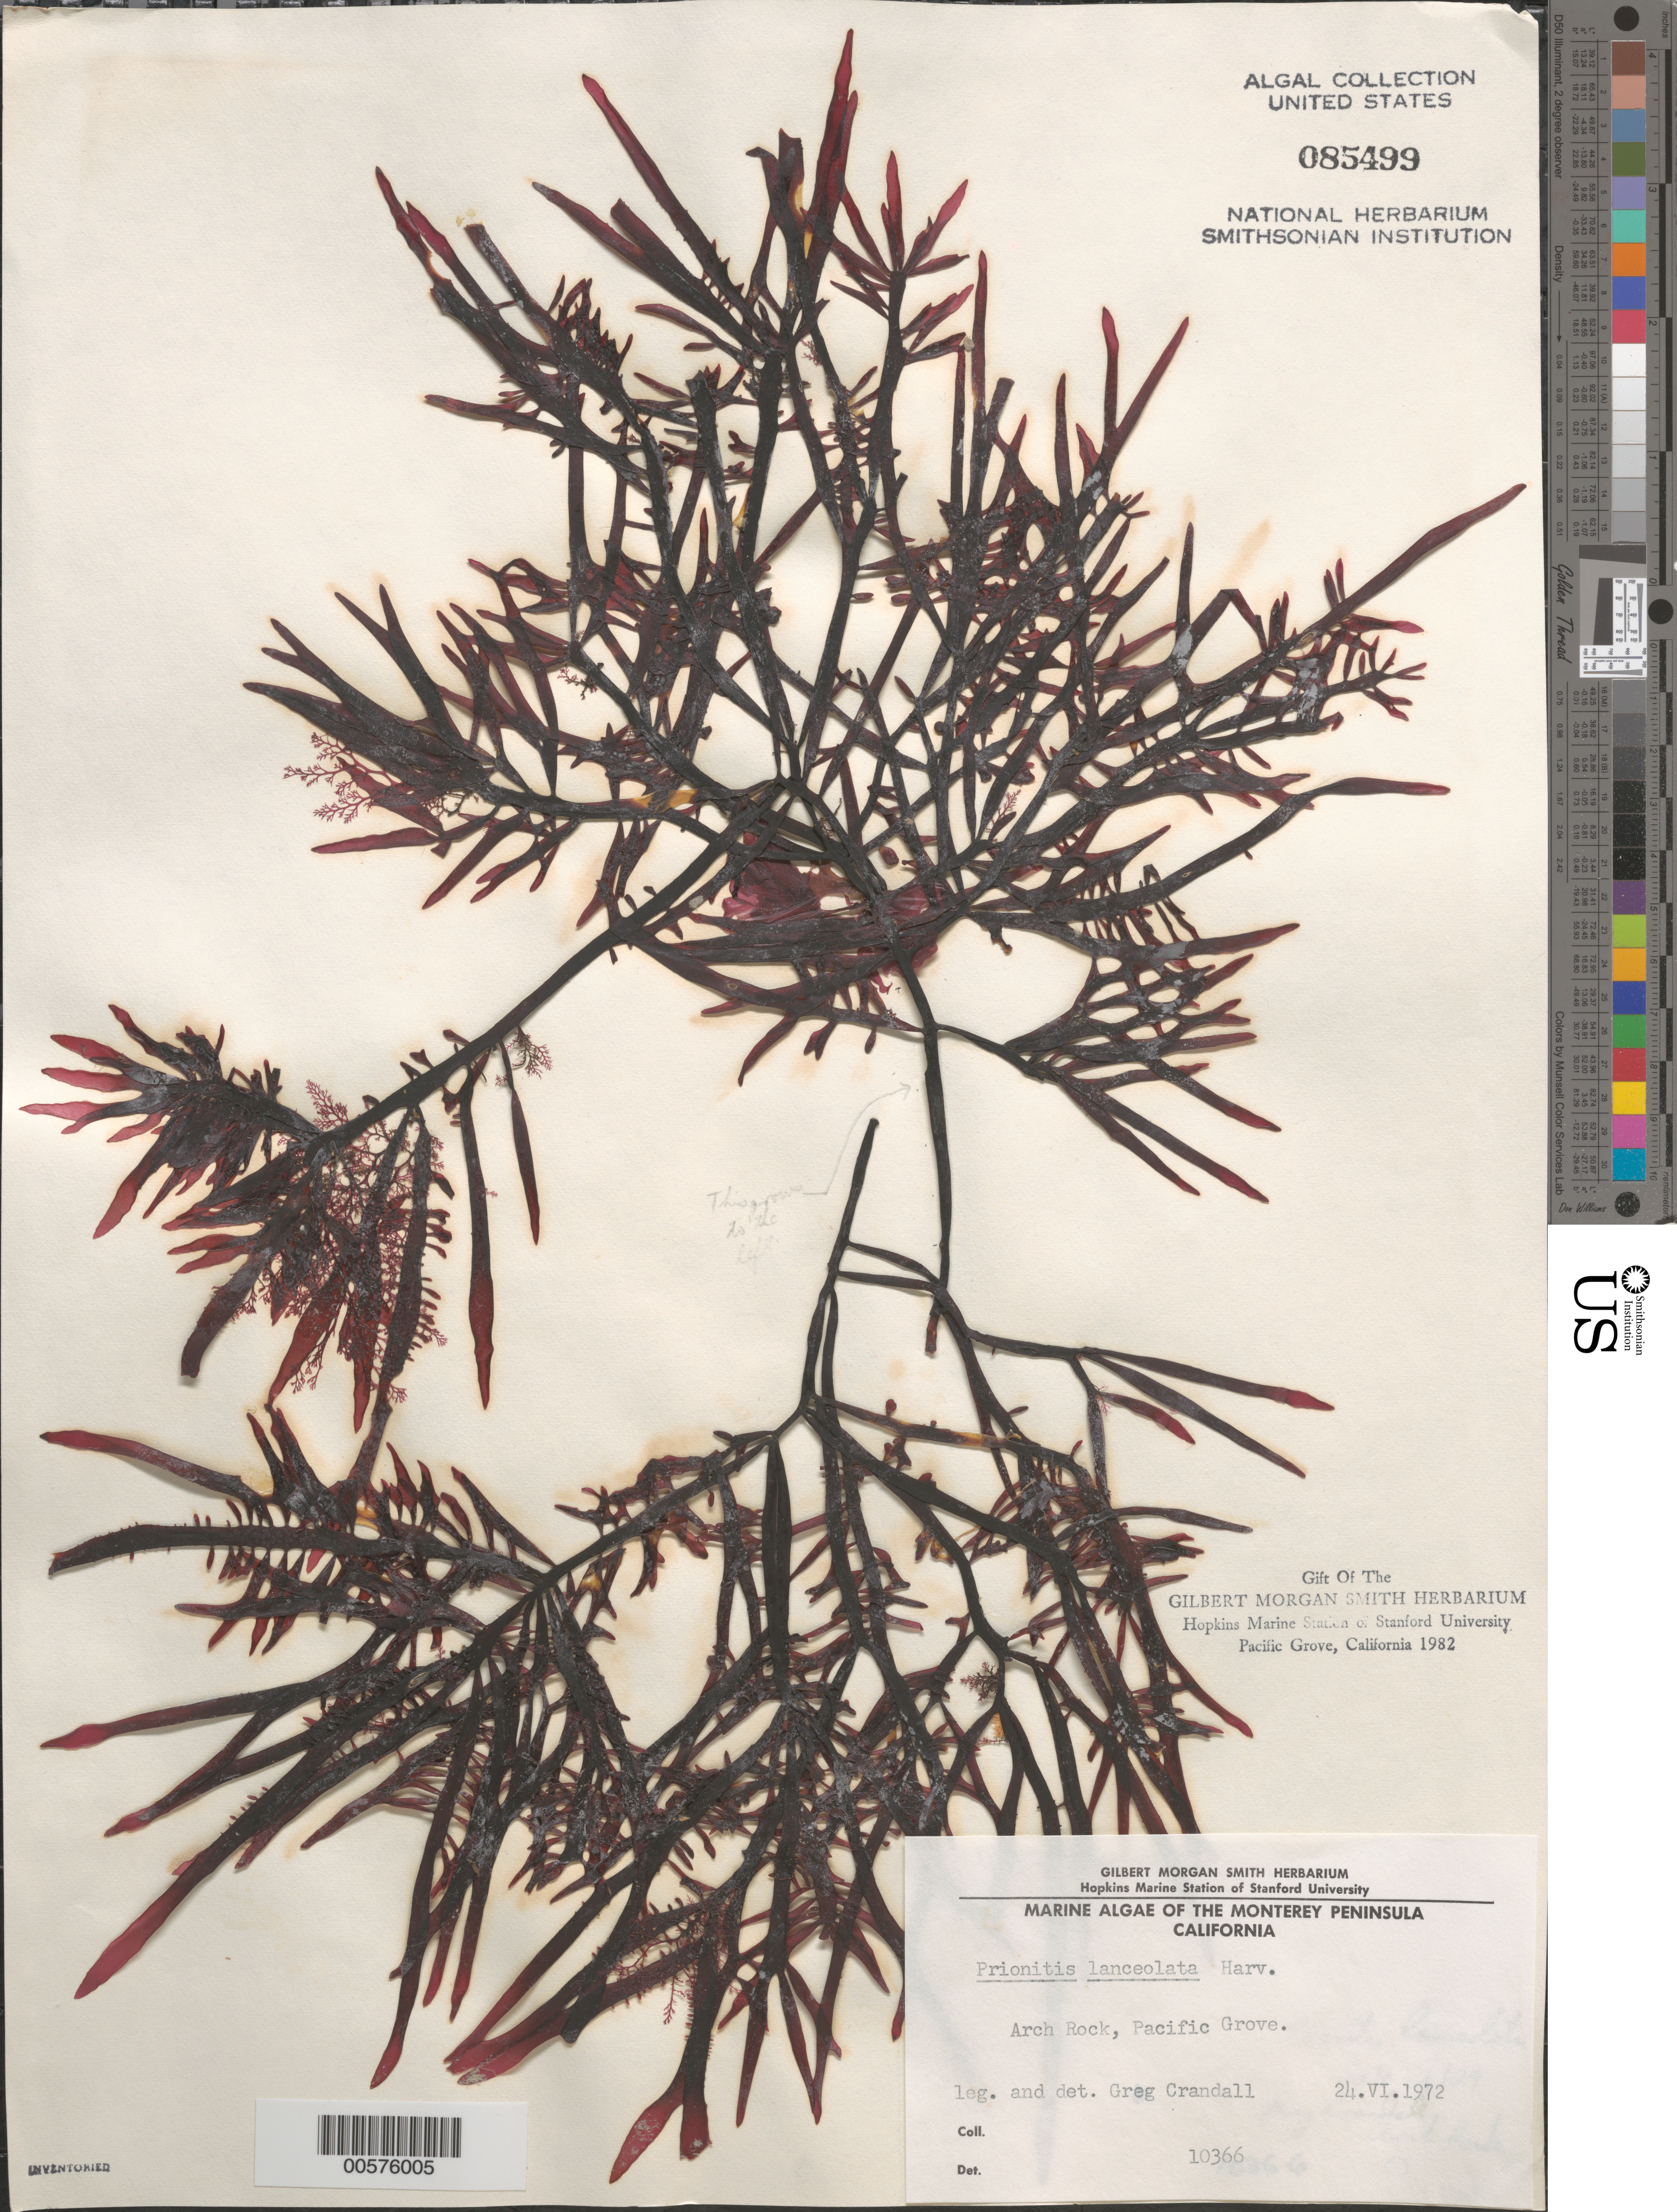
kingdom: Plantae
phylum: Rhodophyta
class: Florideophyceae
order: Cryptonemiales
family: Cryptonemiaceae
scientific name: Prionitis lanceolata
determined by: Crandall, G.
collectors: G. Crandall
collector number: IAA 10366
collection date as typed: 24 Jun 1972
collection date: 1972-06-24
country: United States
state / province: California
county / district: Monterey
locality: Arch Rock, Pacific Grove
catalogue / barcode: US 85499